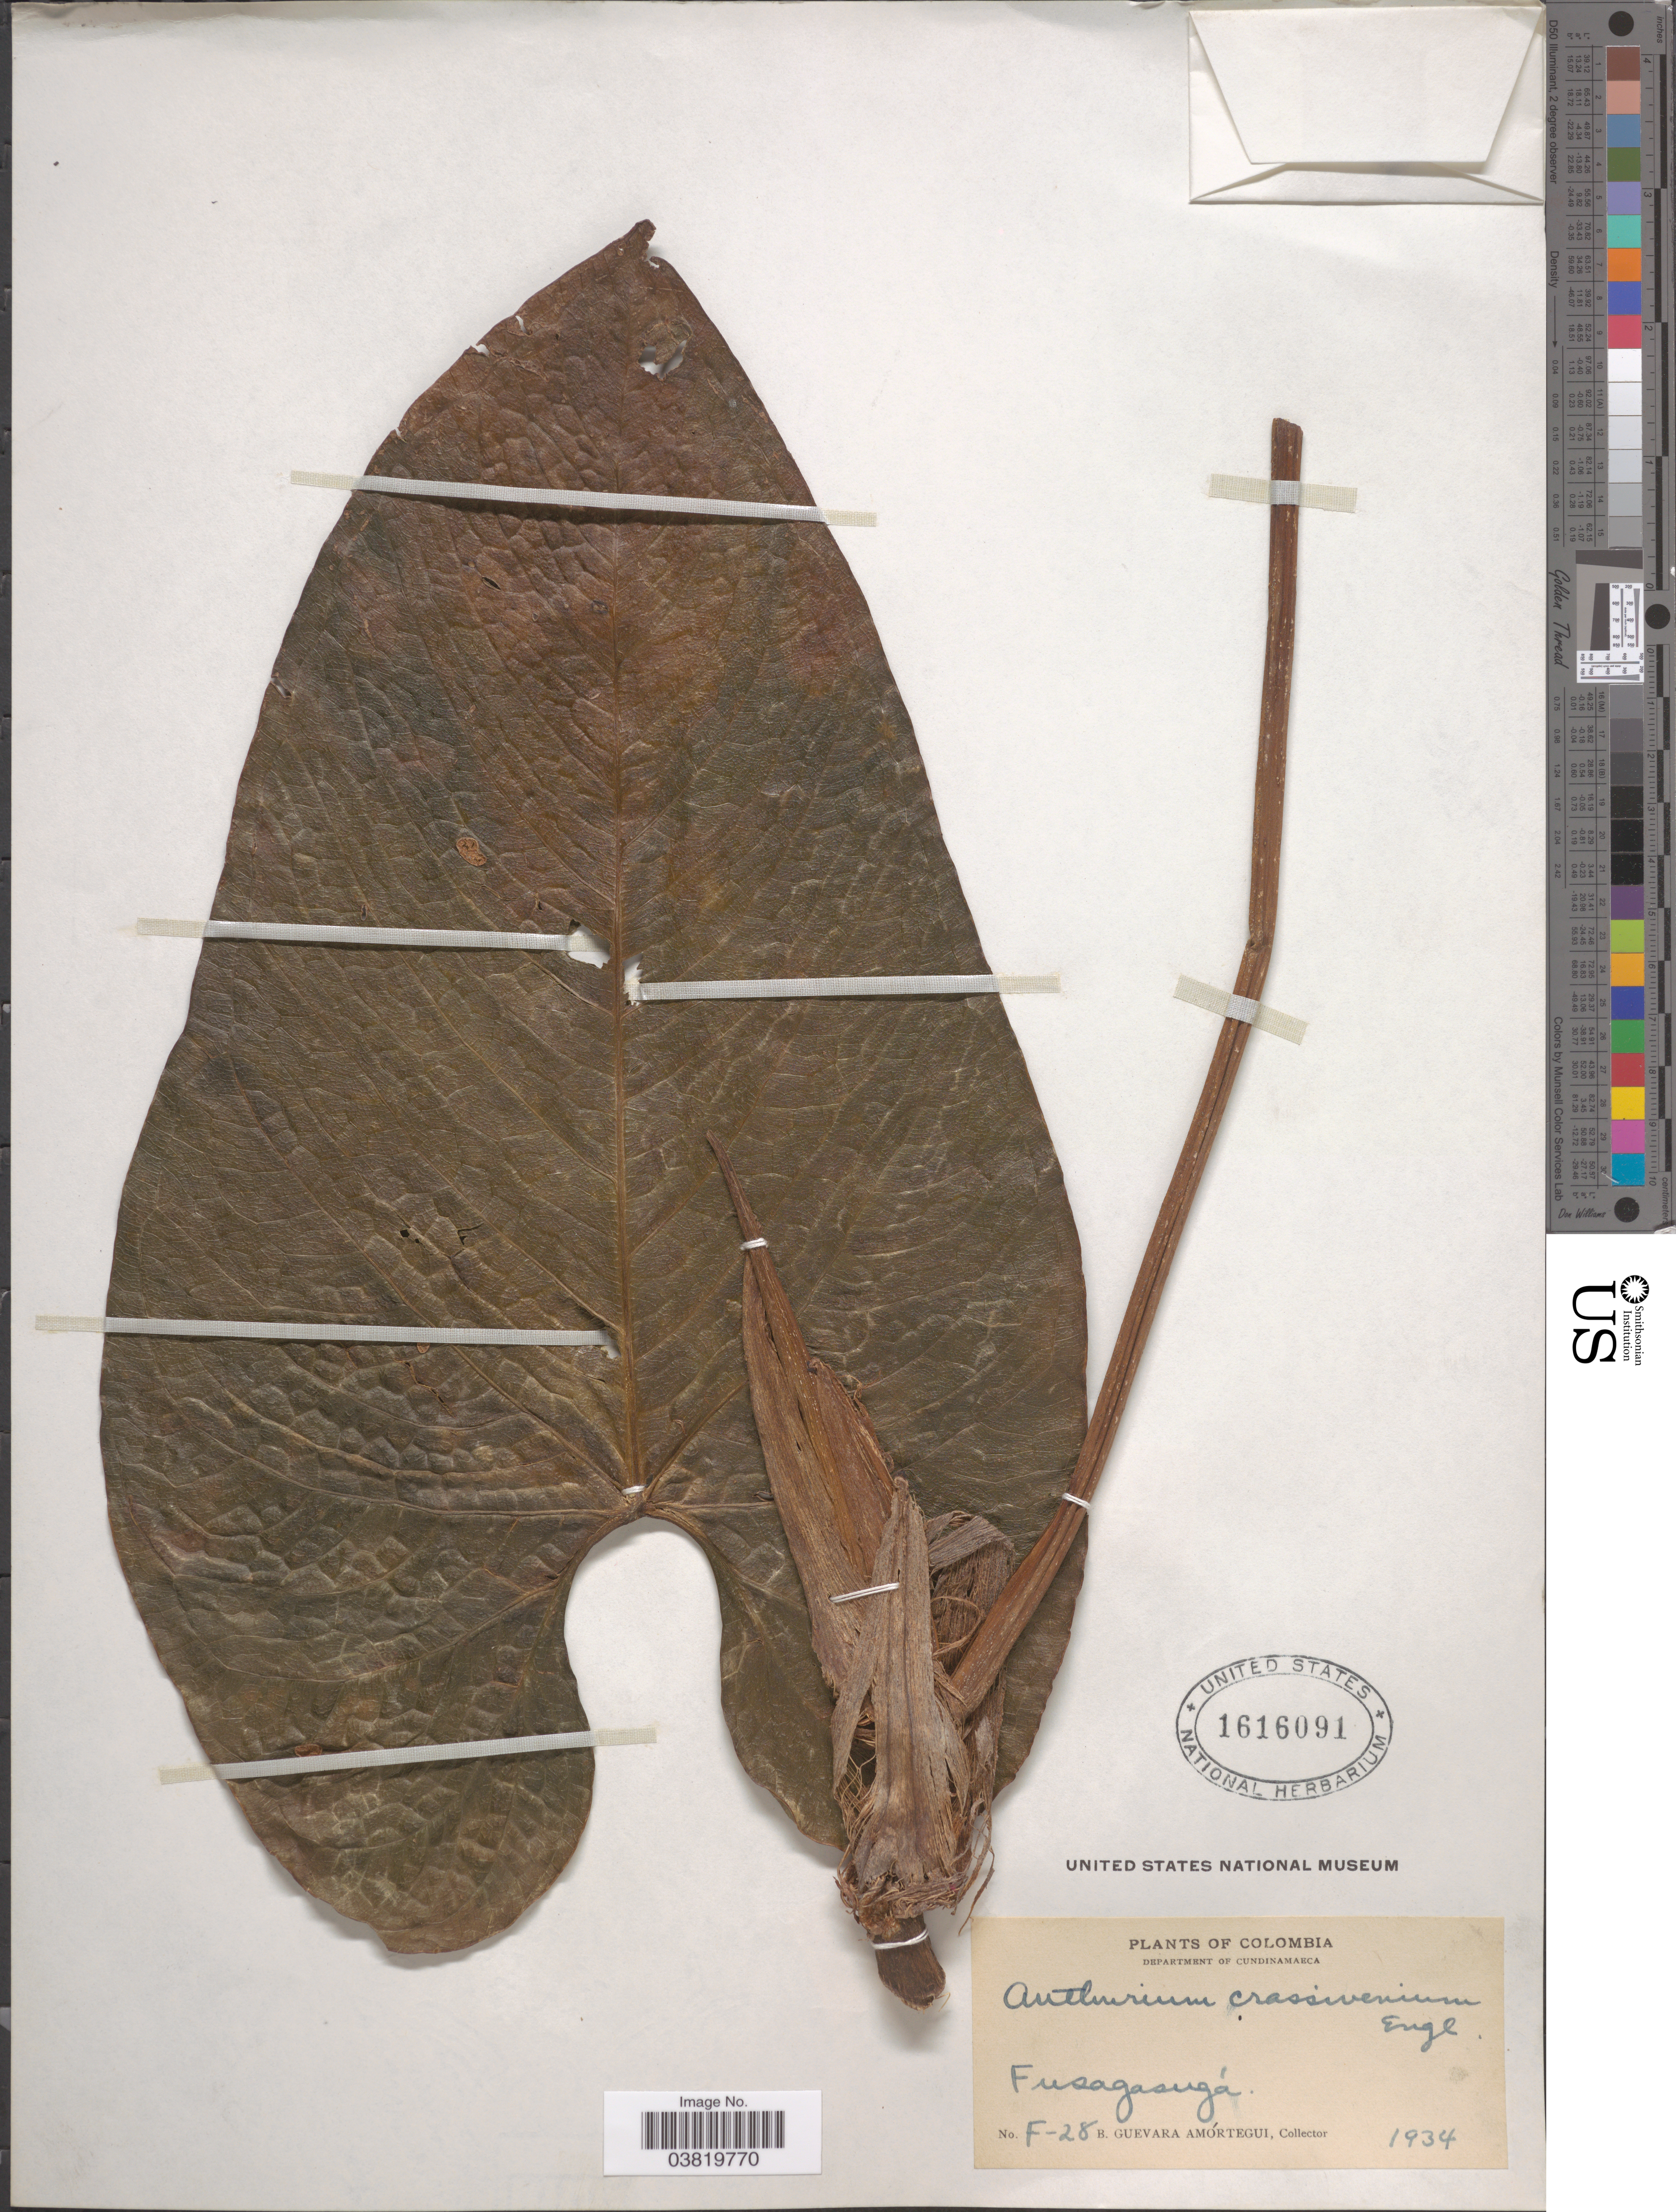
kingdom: Plantae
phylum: Tracheophyta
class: Liliopsida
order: Alismatales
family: Araceae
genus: Anthurium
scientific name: Anthurium crassivenium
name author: Engl.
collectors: B. Guevara Amortegui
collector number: F-28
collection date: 1934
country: Colombia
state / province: Cundinamarca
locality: Department of Cundinamarca. Fusagasugá.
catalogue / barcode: US 1616091